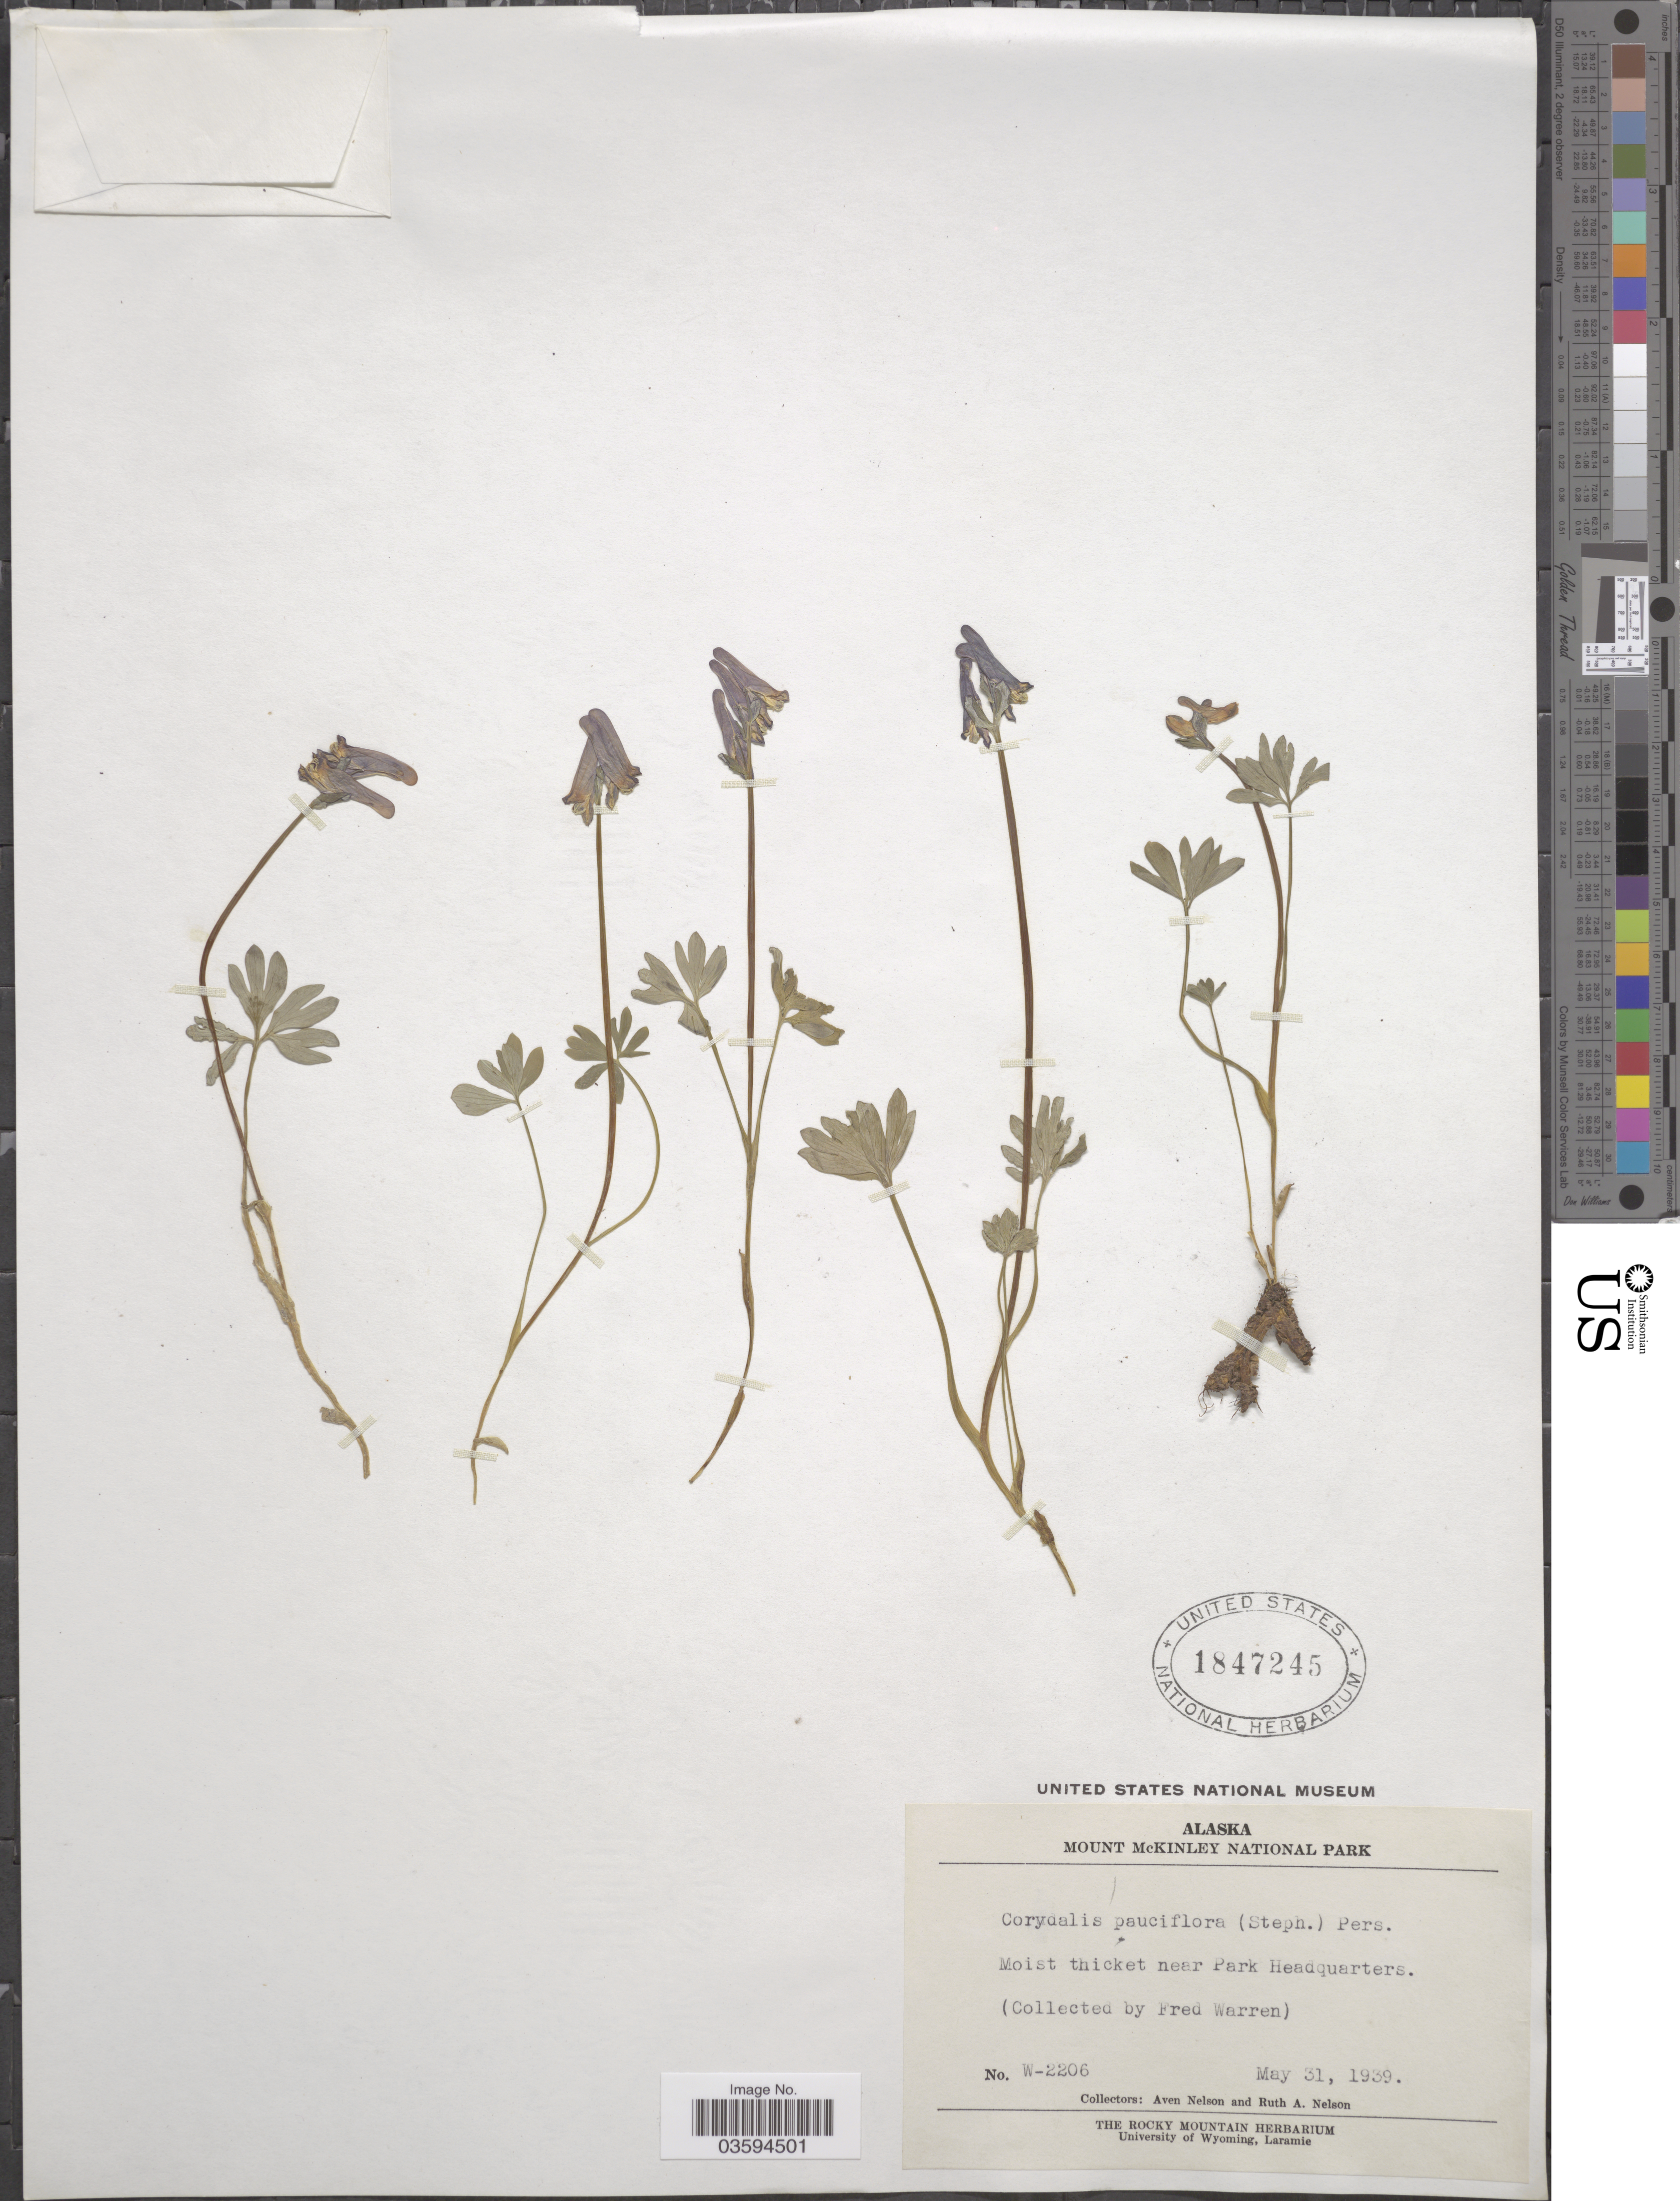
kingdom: Plantae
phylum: Tracheophyta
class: Magnoliopsida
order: Ranunculales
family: Papaveraceae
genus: Corydalis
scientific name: Corydalis pauciflora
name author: (Stephan) Pers.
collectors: F. Warren, A. Nelson & R. A. Nelson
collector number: W-2206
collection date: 1939-05-31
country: United States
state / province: Alaska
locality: Mount McKinley National Park. Near Park Headquarters.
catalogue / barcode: US 1847245